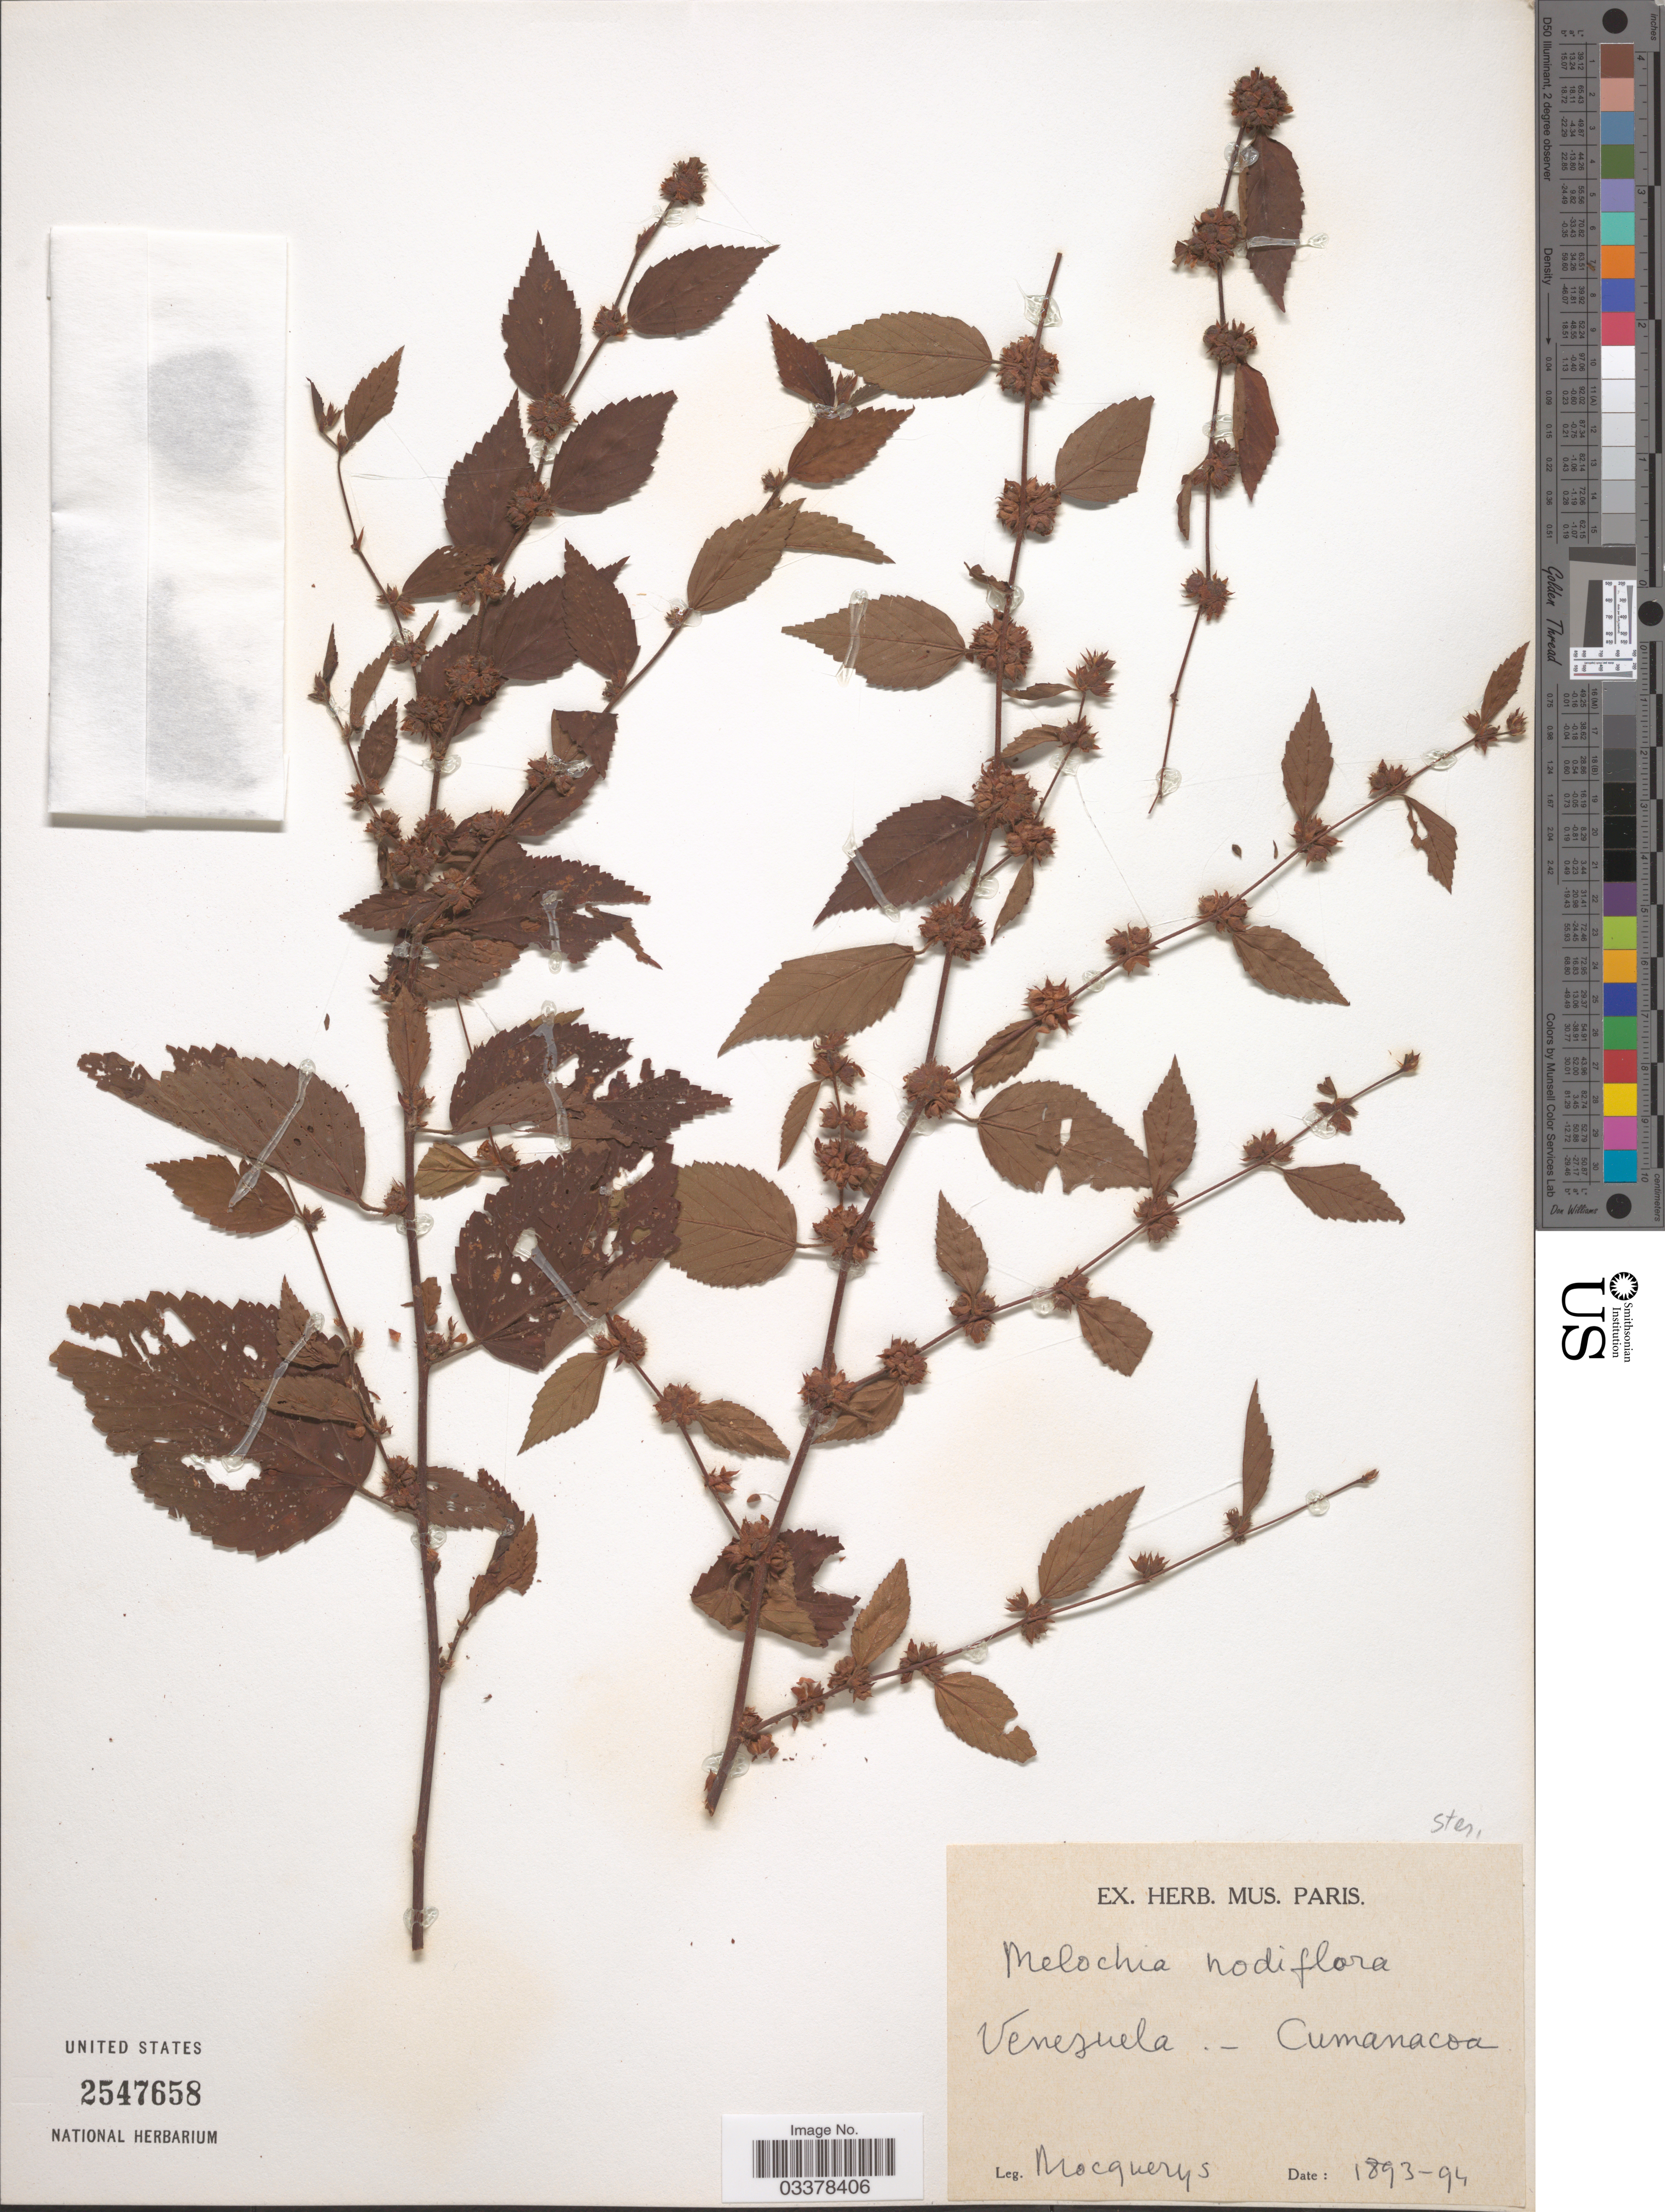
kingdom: Plantae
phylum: Tracheophyta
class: Magnoliopsida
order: Malvales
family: Malvaceae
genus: Melochia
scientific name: Melochia nodiflora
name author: Sw.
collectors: A. Mocquerys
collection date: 1893/1894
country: Venezuela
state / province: Sucre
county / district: Montes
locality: Cumanacoa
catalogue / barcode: US 2547658